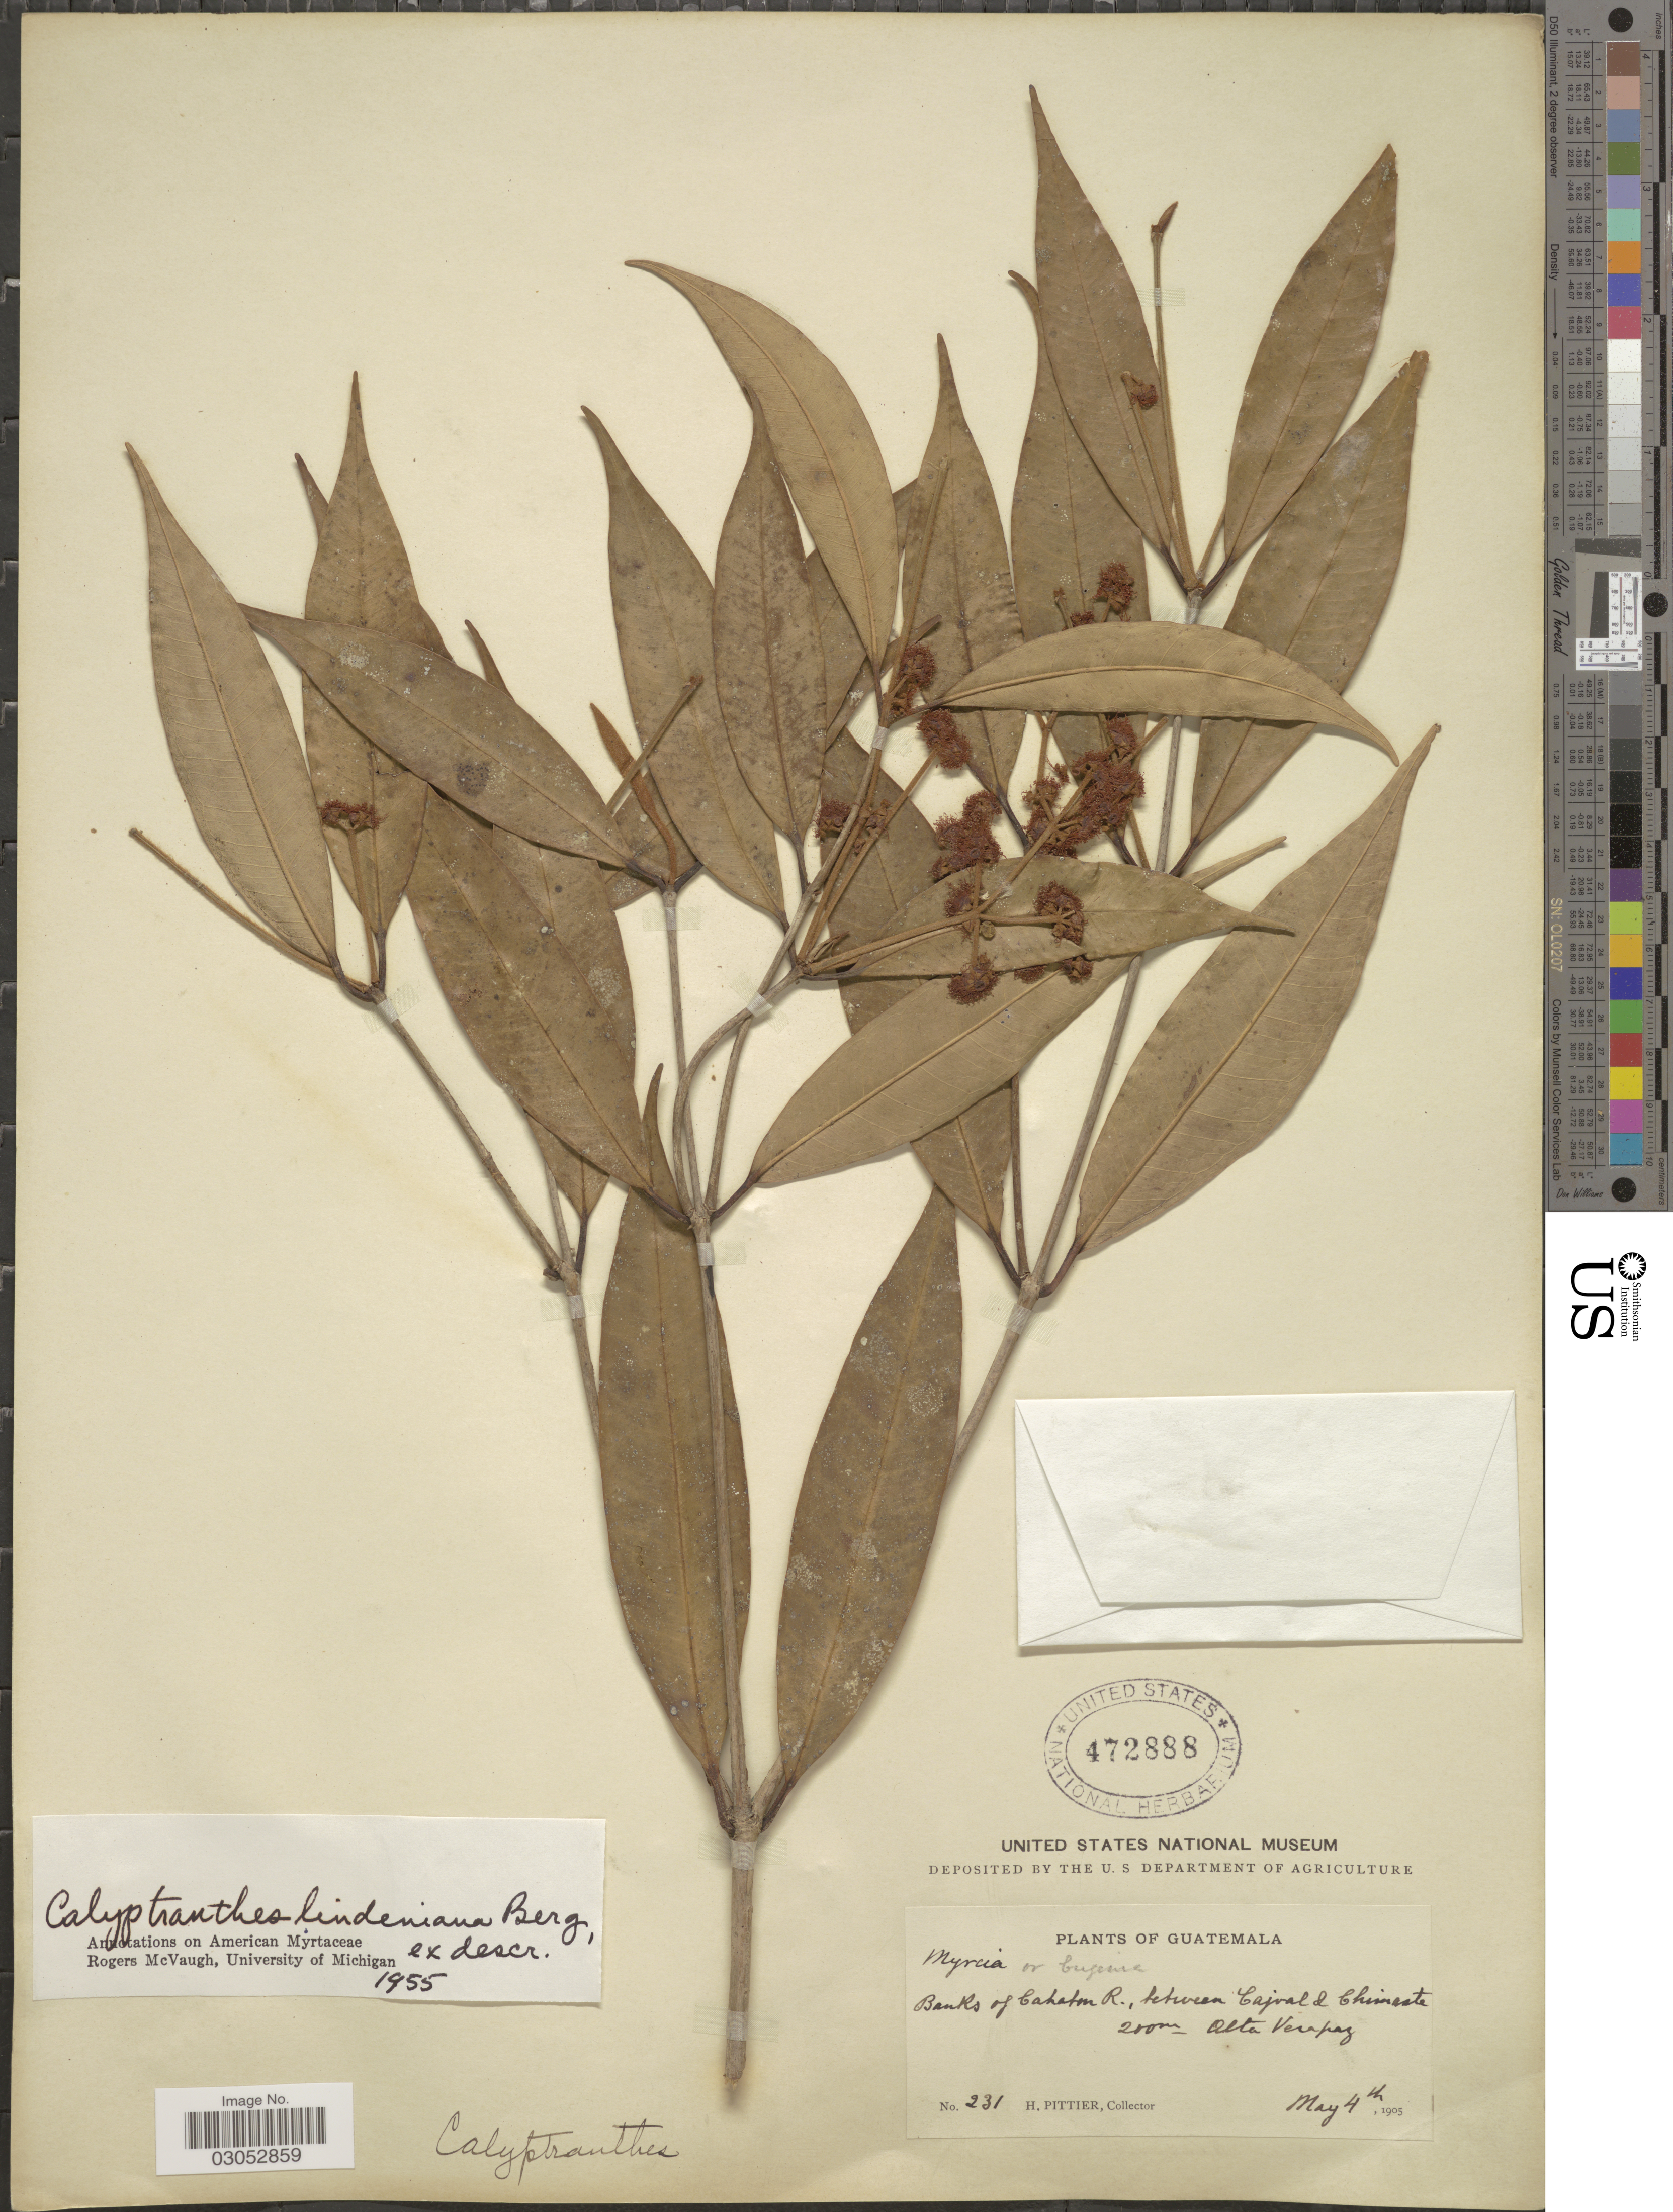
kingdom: Plantae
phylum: Tracheophyta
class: Magnoliopsida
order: Myrtales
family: Myrtaceae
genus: Myrcia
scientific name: Myrcia calderonii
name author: (Standl.) A.R. Lourenço & Sánchez-Cháv.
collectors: H. F. Pittier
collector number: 231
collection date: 1905-05-04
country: Guatemala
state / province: Alta Verapaz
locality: Banks of Cahabon R., between Cajval & Chimaxte.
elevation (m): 200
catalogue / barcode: US 472888